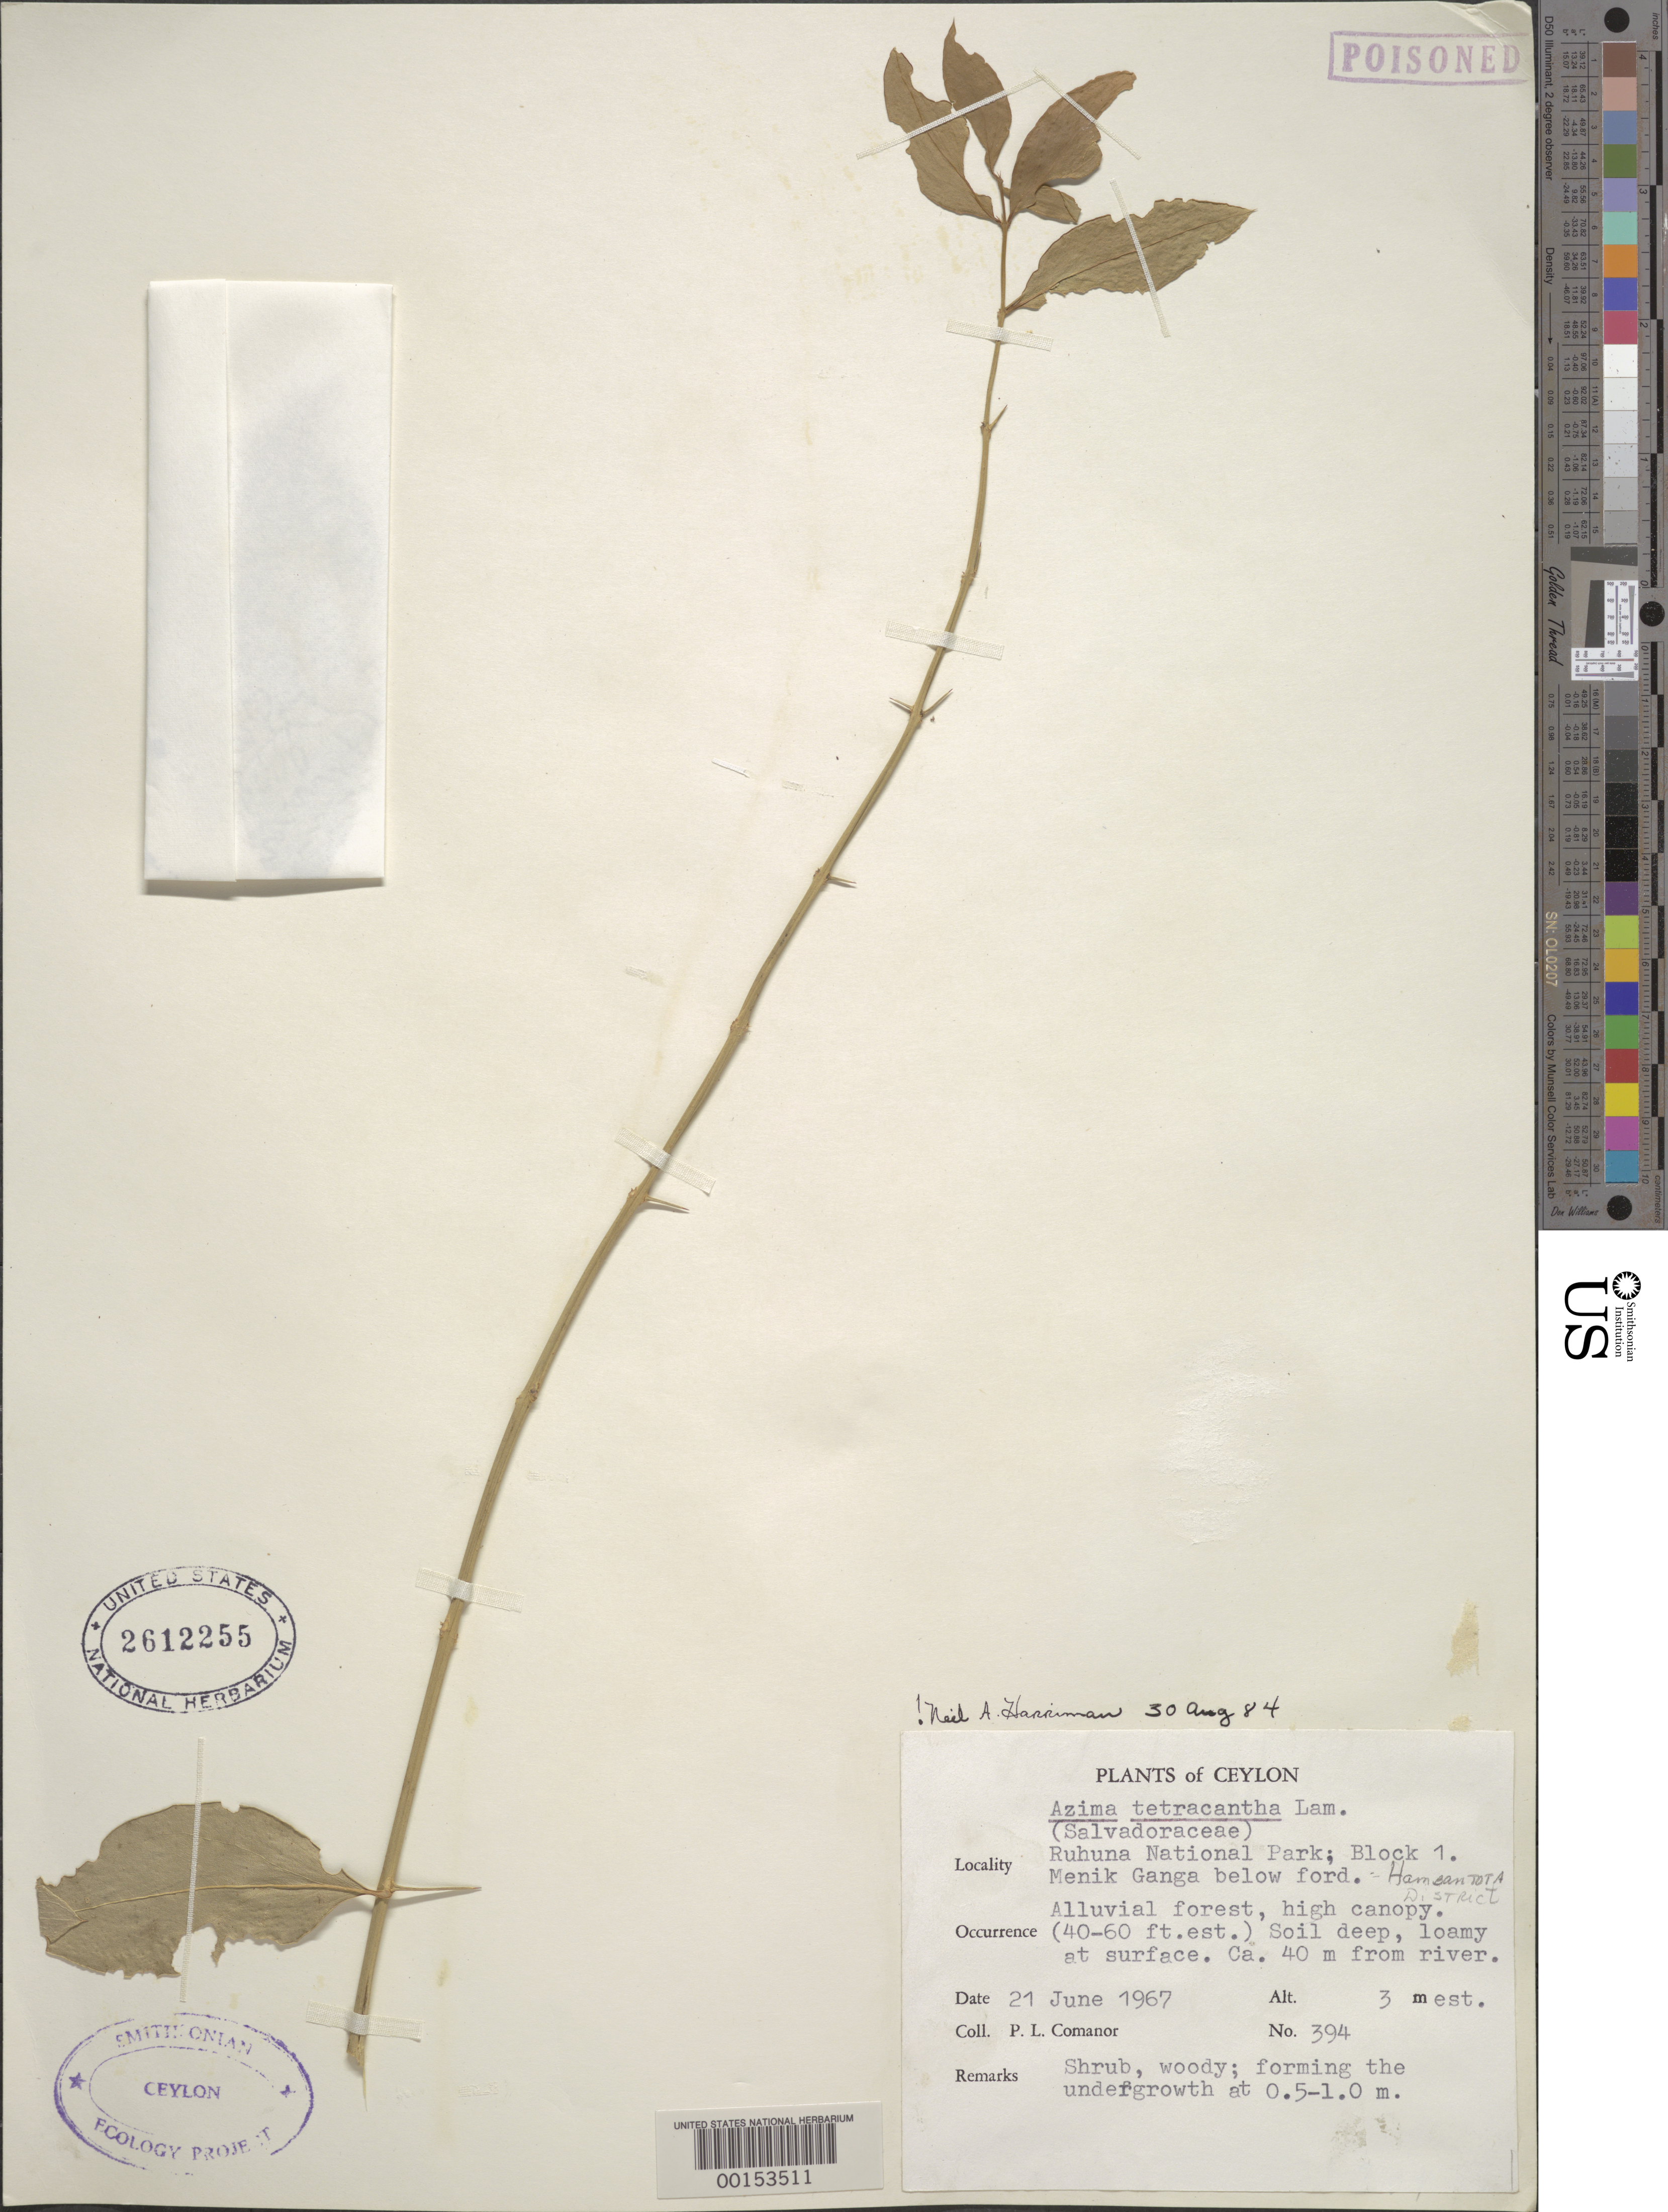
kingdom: Plantae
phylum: Tracheophyta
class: Magnoliopsida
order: Brassicales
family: Salvadoraceae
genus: Azima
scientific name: Azima tetracantha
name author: Lam.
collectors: P. Comanor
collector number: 394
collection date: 1967-06-21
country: Sri Lanka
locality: Ceylon. Ruhuna National Park; Block 1. Menik Ganga below ford. Hambantota District.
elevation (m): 3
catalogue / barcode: US 2612255